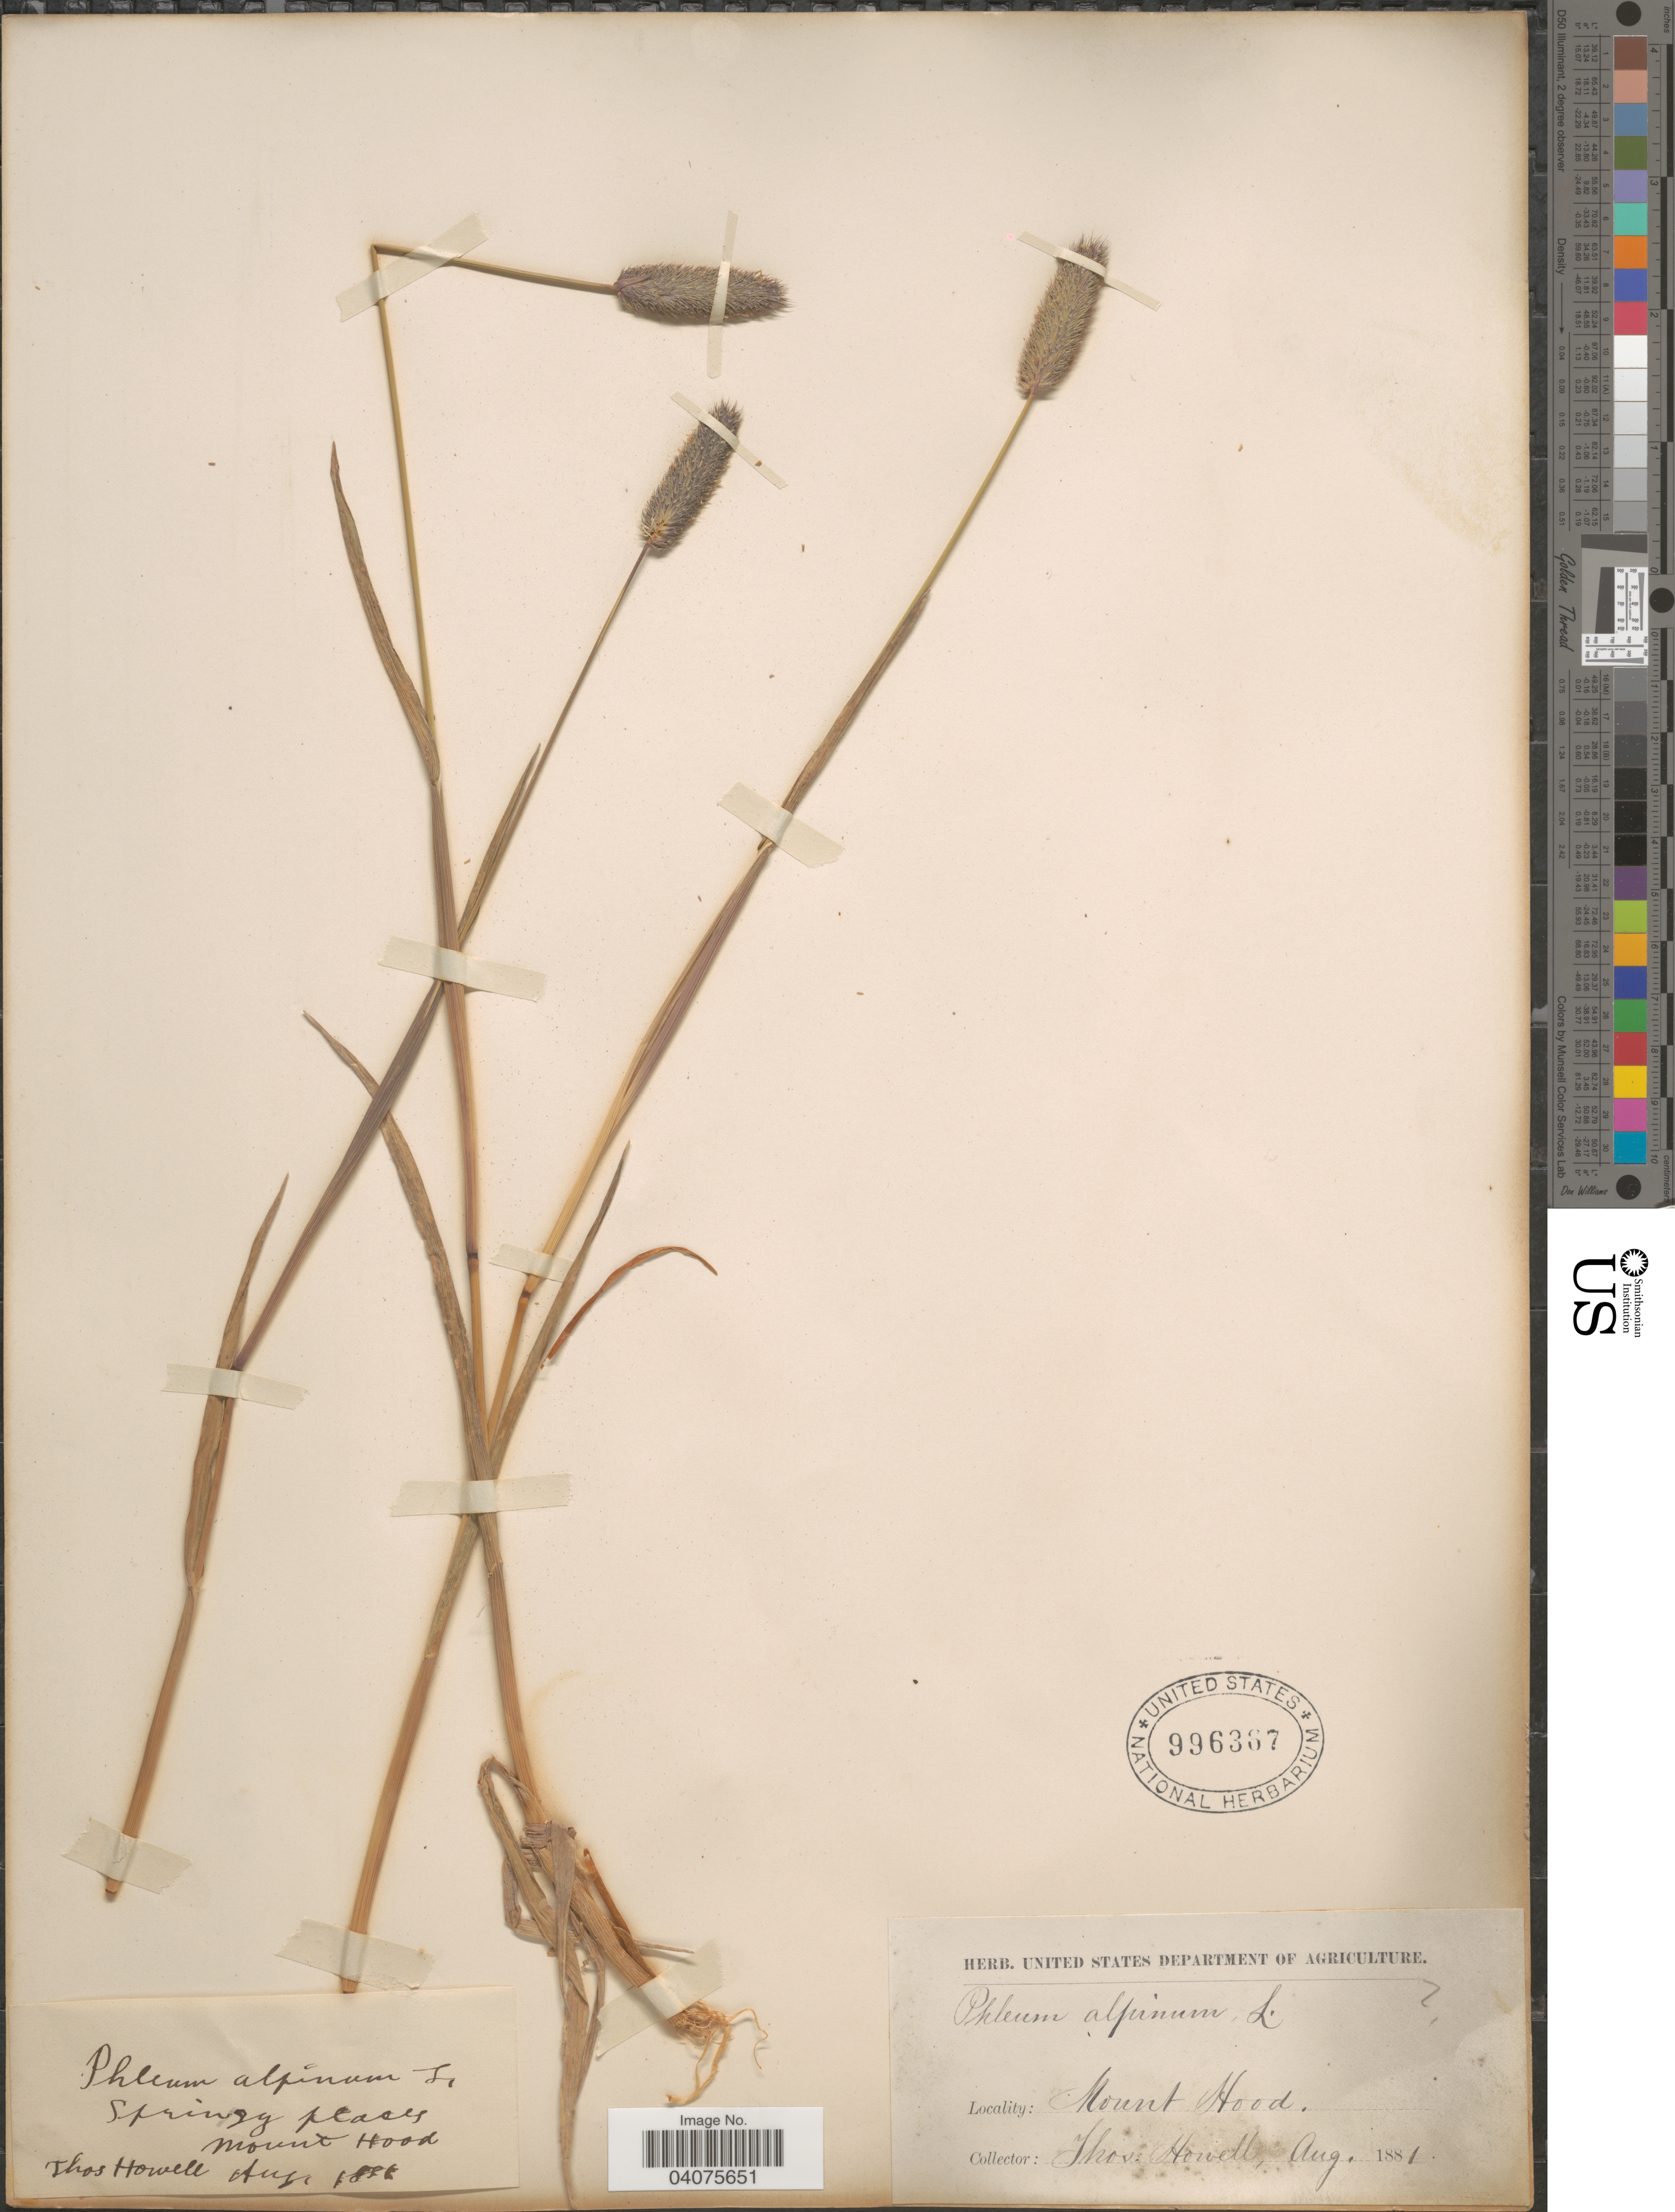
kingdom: Plantae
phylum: Tracheophyta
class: Liliopsida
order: Poales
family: Poaceae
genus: Phleum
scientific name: Phleum alpinum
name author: L.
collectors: T. Howell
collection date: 1881-08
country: United States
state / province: Alaska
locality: Mount Hood.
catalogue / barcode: US 996367